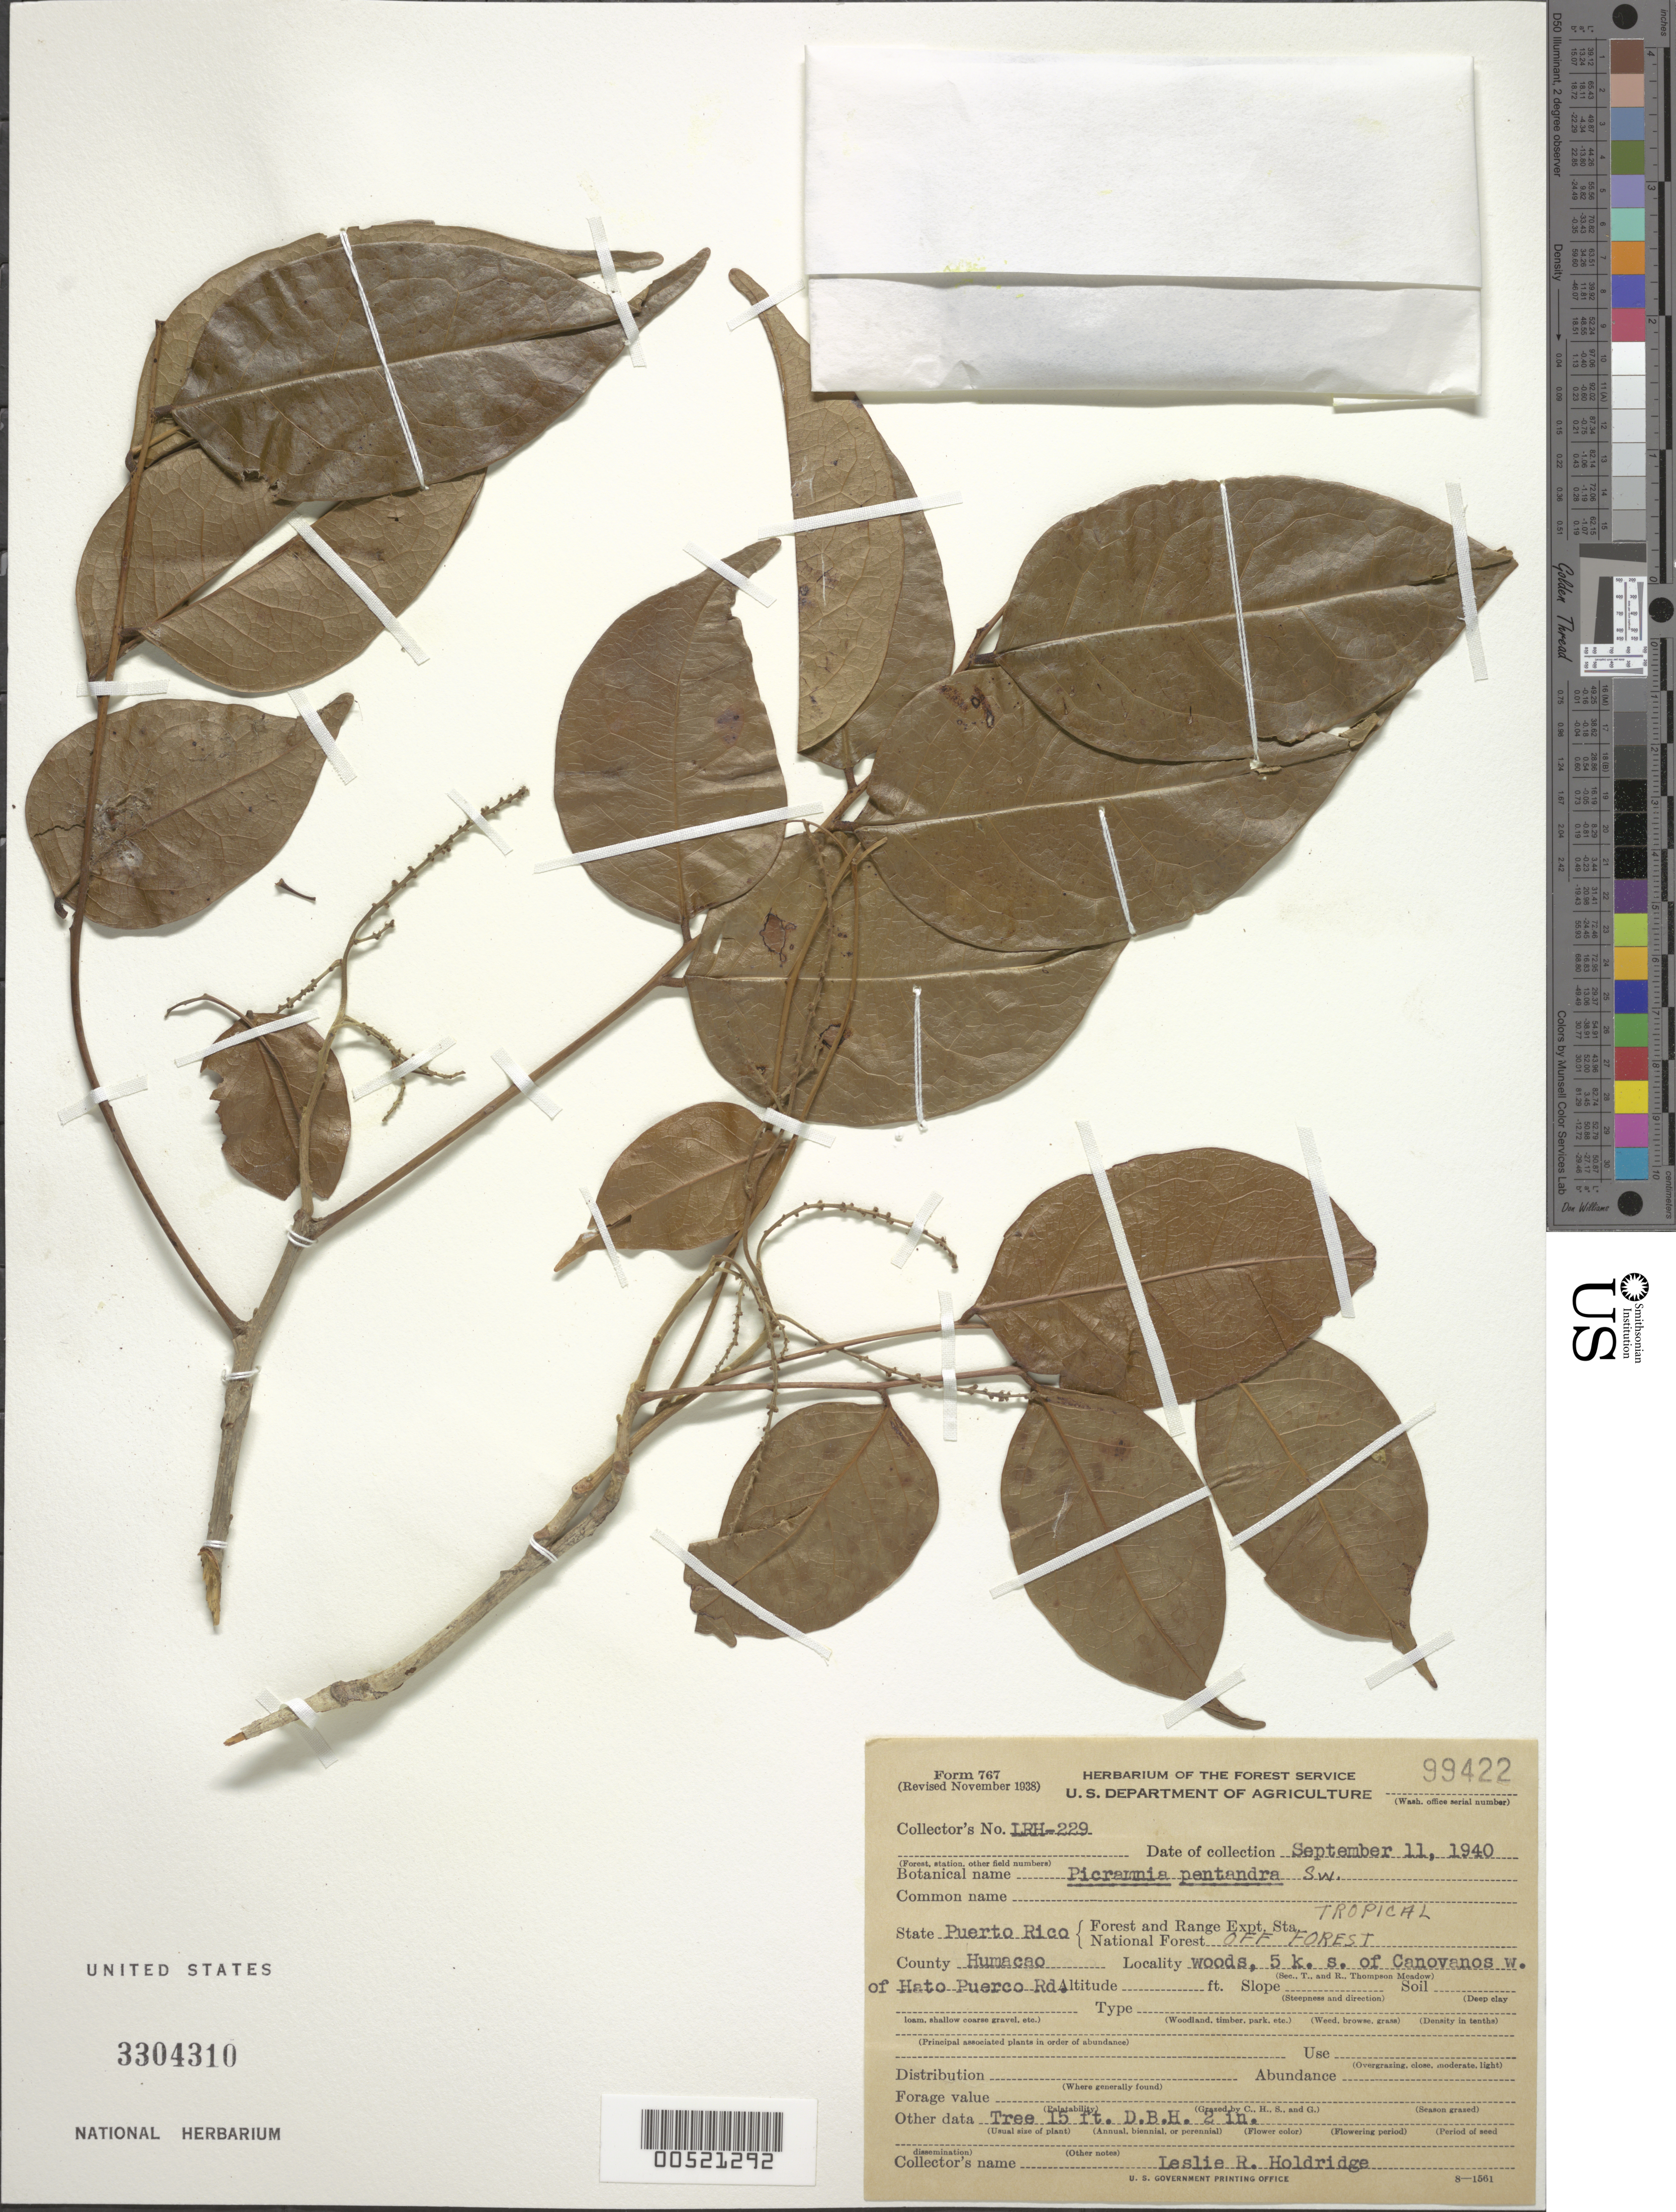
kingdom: Plantae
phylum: Tracheophyta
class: Magnoliopsida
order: Picramniales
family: Picramniaceae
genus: Picramnia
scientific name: Picramnia pentandra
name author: Sw.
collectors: L. Holdridge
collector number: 229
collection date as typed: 11 Sep 1940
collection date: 1940-09-11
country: Puerto Rico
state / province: Humacao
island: Greater Antilles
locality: Woods, 5 km S of Canovanos, W of Hato Puerco Rd.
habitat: Tropical OFF forest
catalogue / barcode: US 3304310